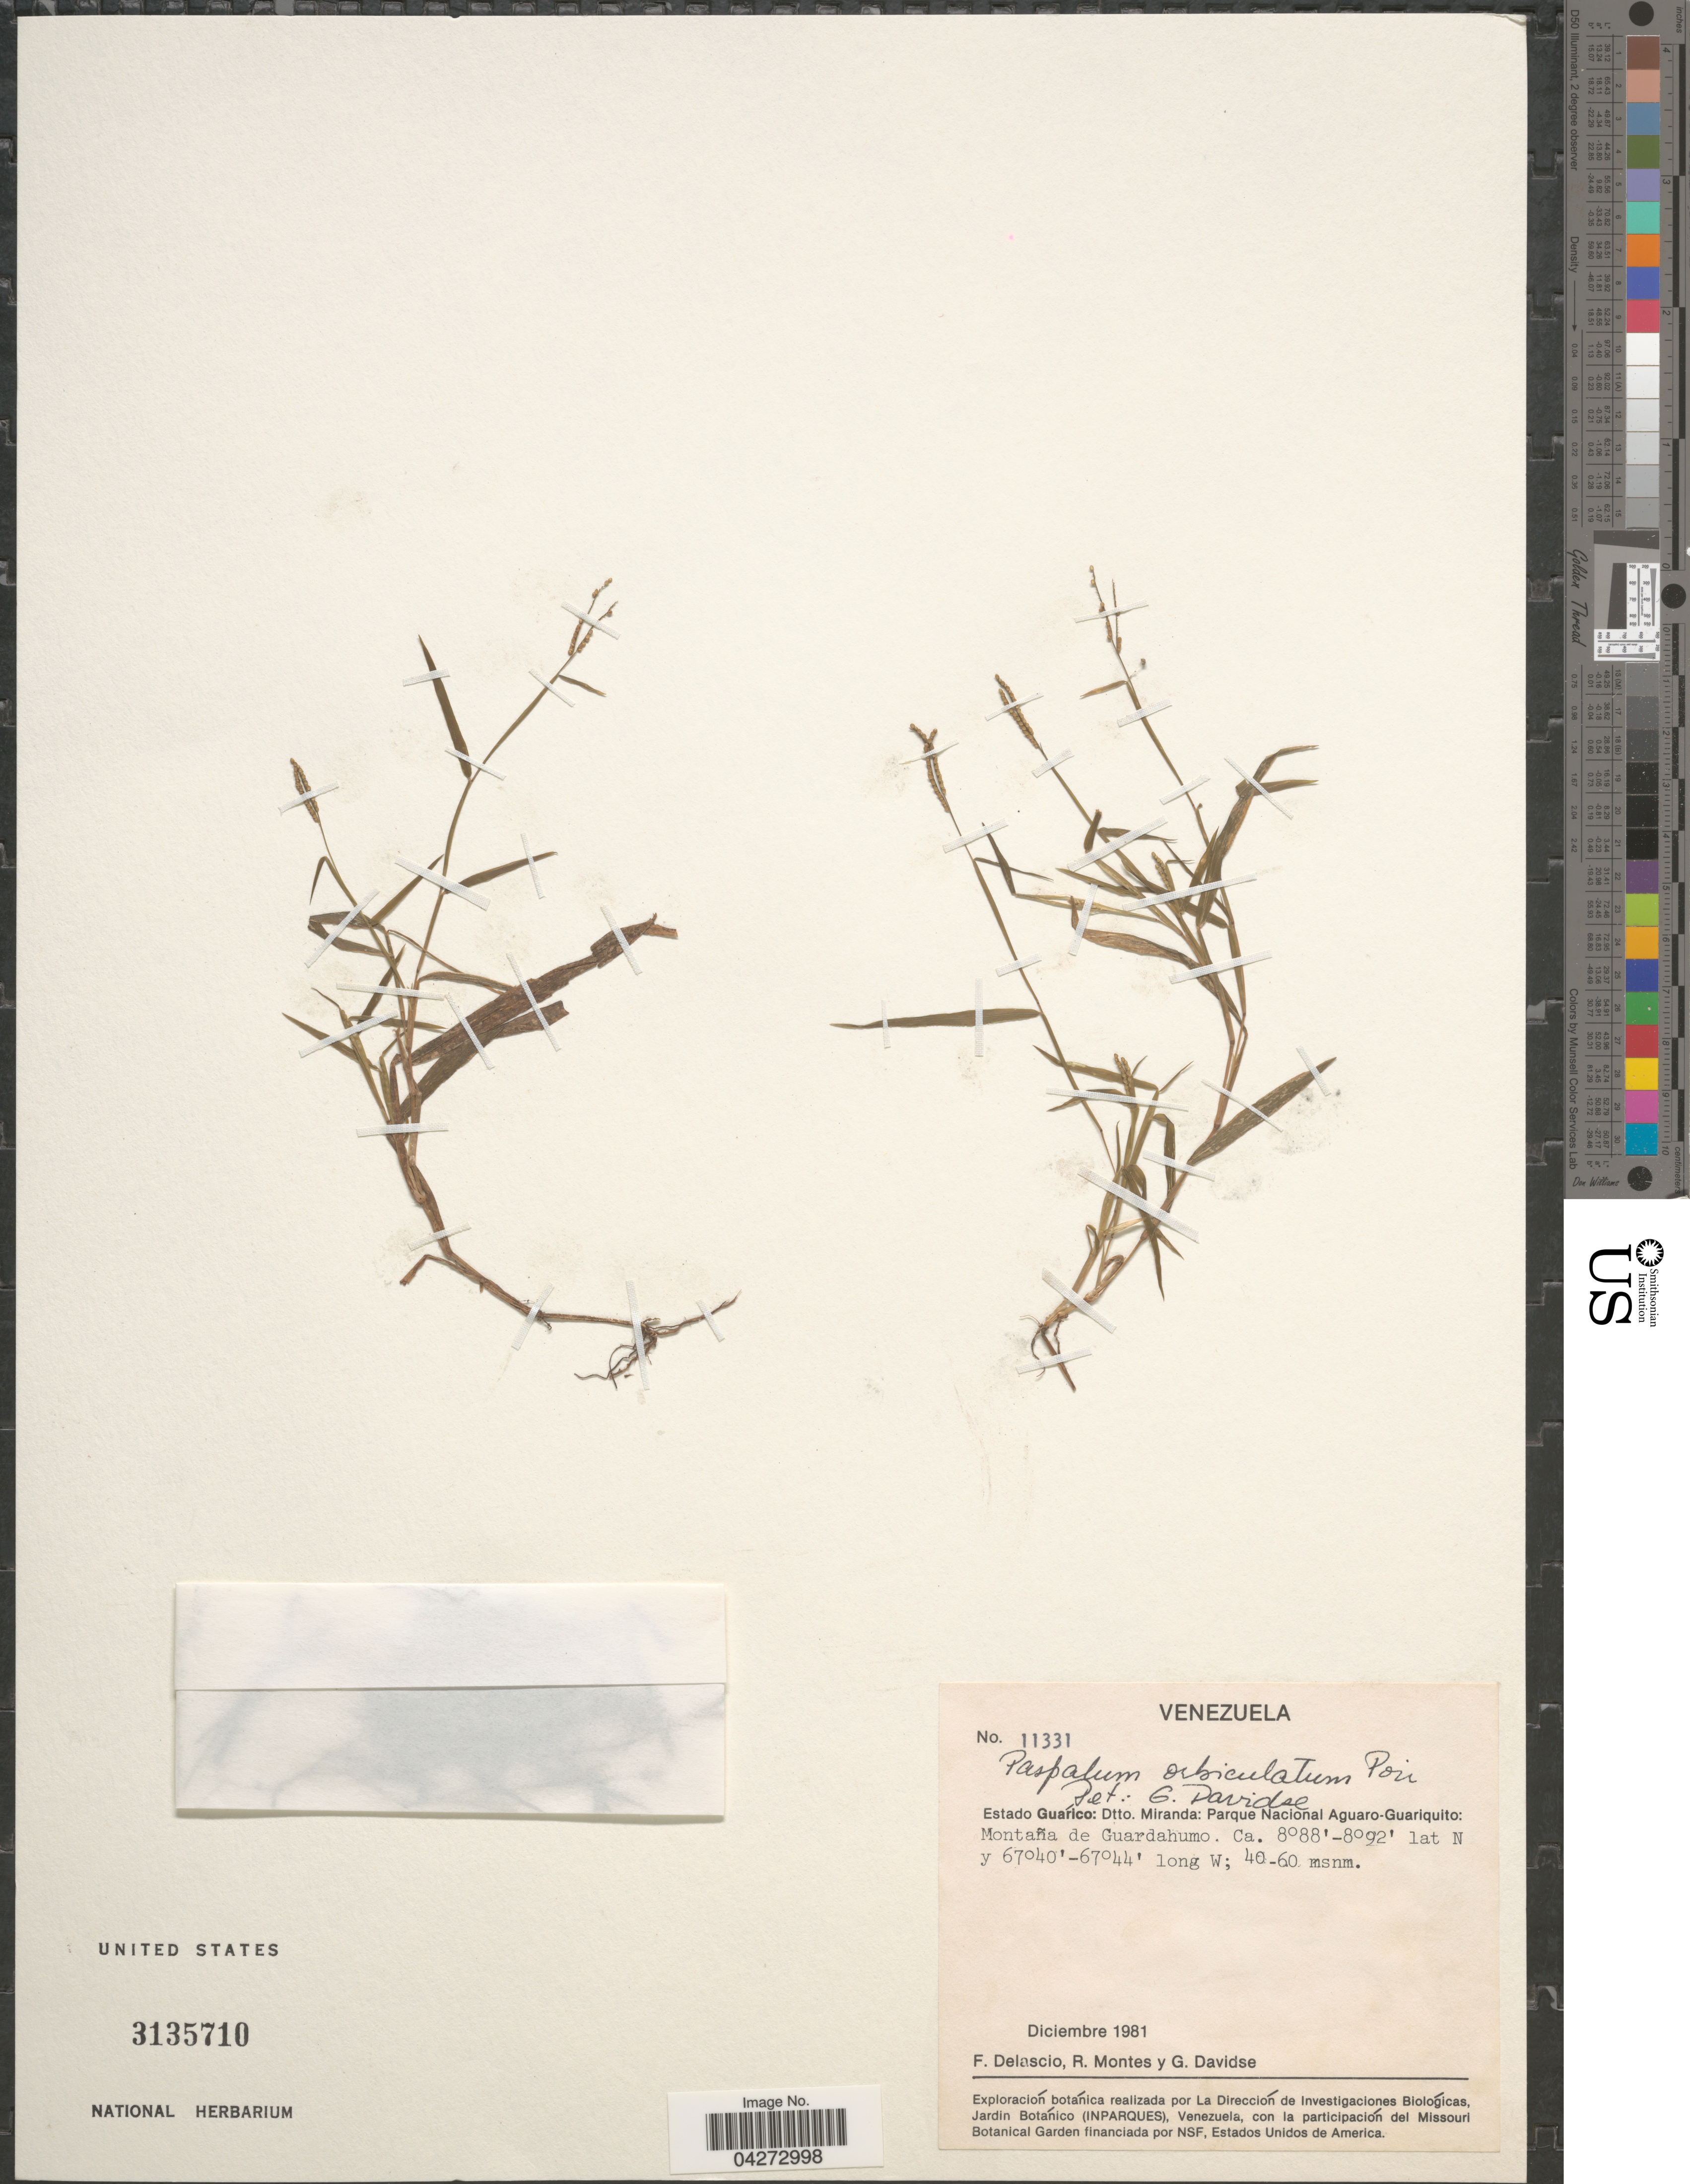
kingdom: Plantae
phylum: Tracheophyta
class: Liliopsida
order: Poales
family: Poaceae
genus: Paspalum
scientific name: Paspalum orbiculatum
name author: Poir.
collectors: F. Delascio C., R. Montes & G. Davidse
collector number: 11331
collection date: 1981-12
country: Venezuela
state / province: Guarico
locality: Dtto. Miranda: Parque Nacional Aguaro-Guariquito: Montaña de Guardahumo.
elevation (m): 40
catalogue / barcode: US 3135710